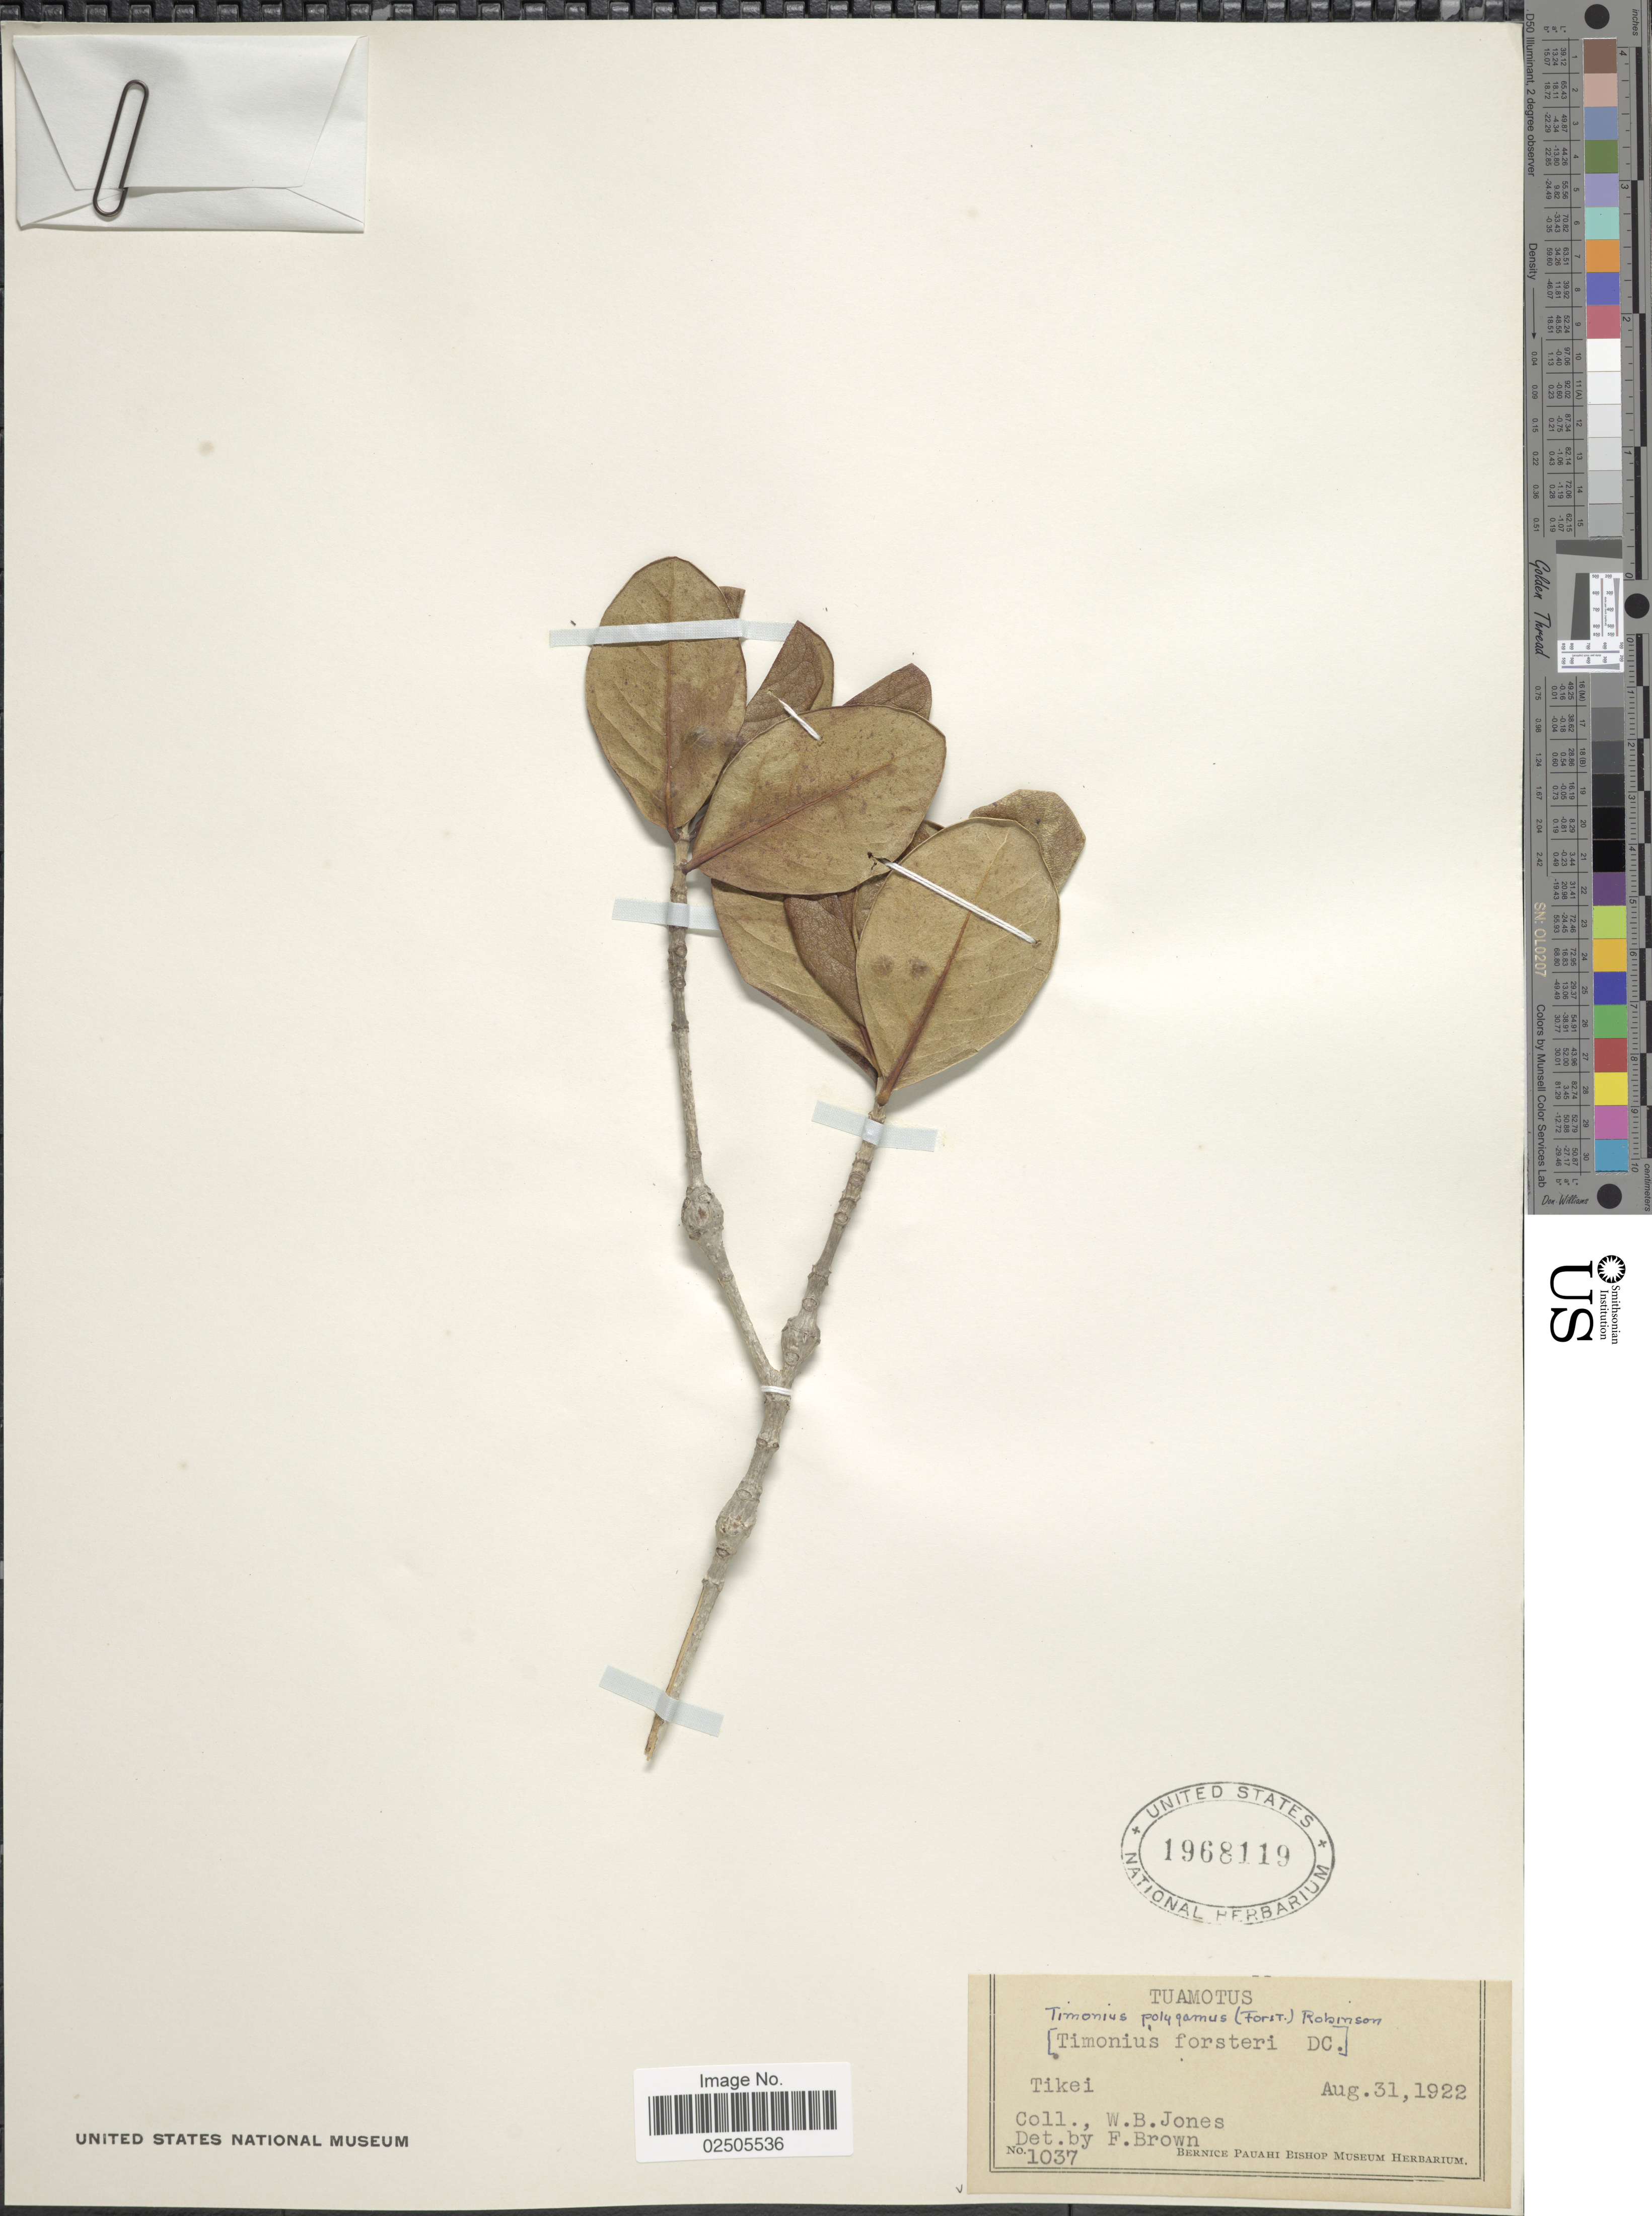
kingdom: Plantae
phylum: Tracheophyta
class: Magnoliopsida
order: Gentianales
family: Rubiaceae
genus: Timonius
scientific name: Timonius polygamus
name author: (G. Forst.) Rob.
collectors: W. B. Jones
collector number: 1037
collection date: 1922-08-31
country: French Polynesia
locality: Tuamotus, Tikei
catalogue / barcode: US 1968119